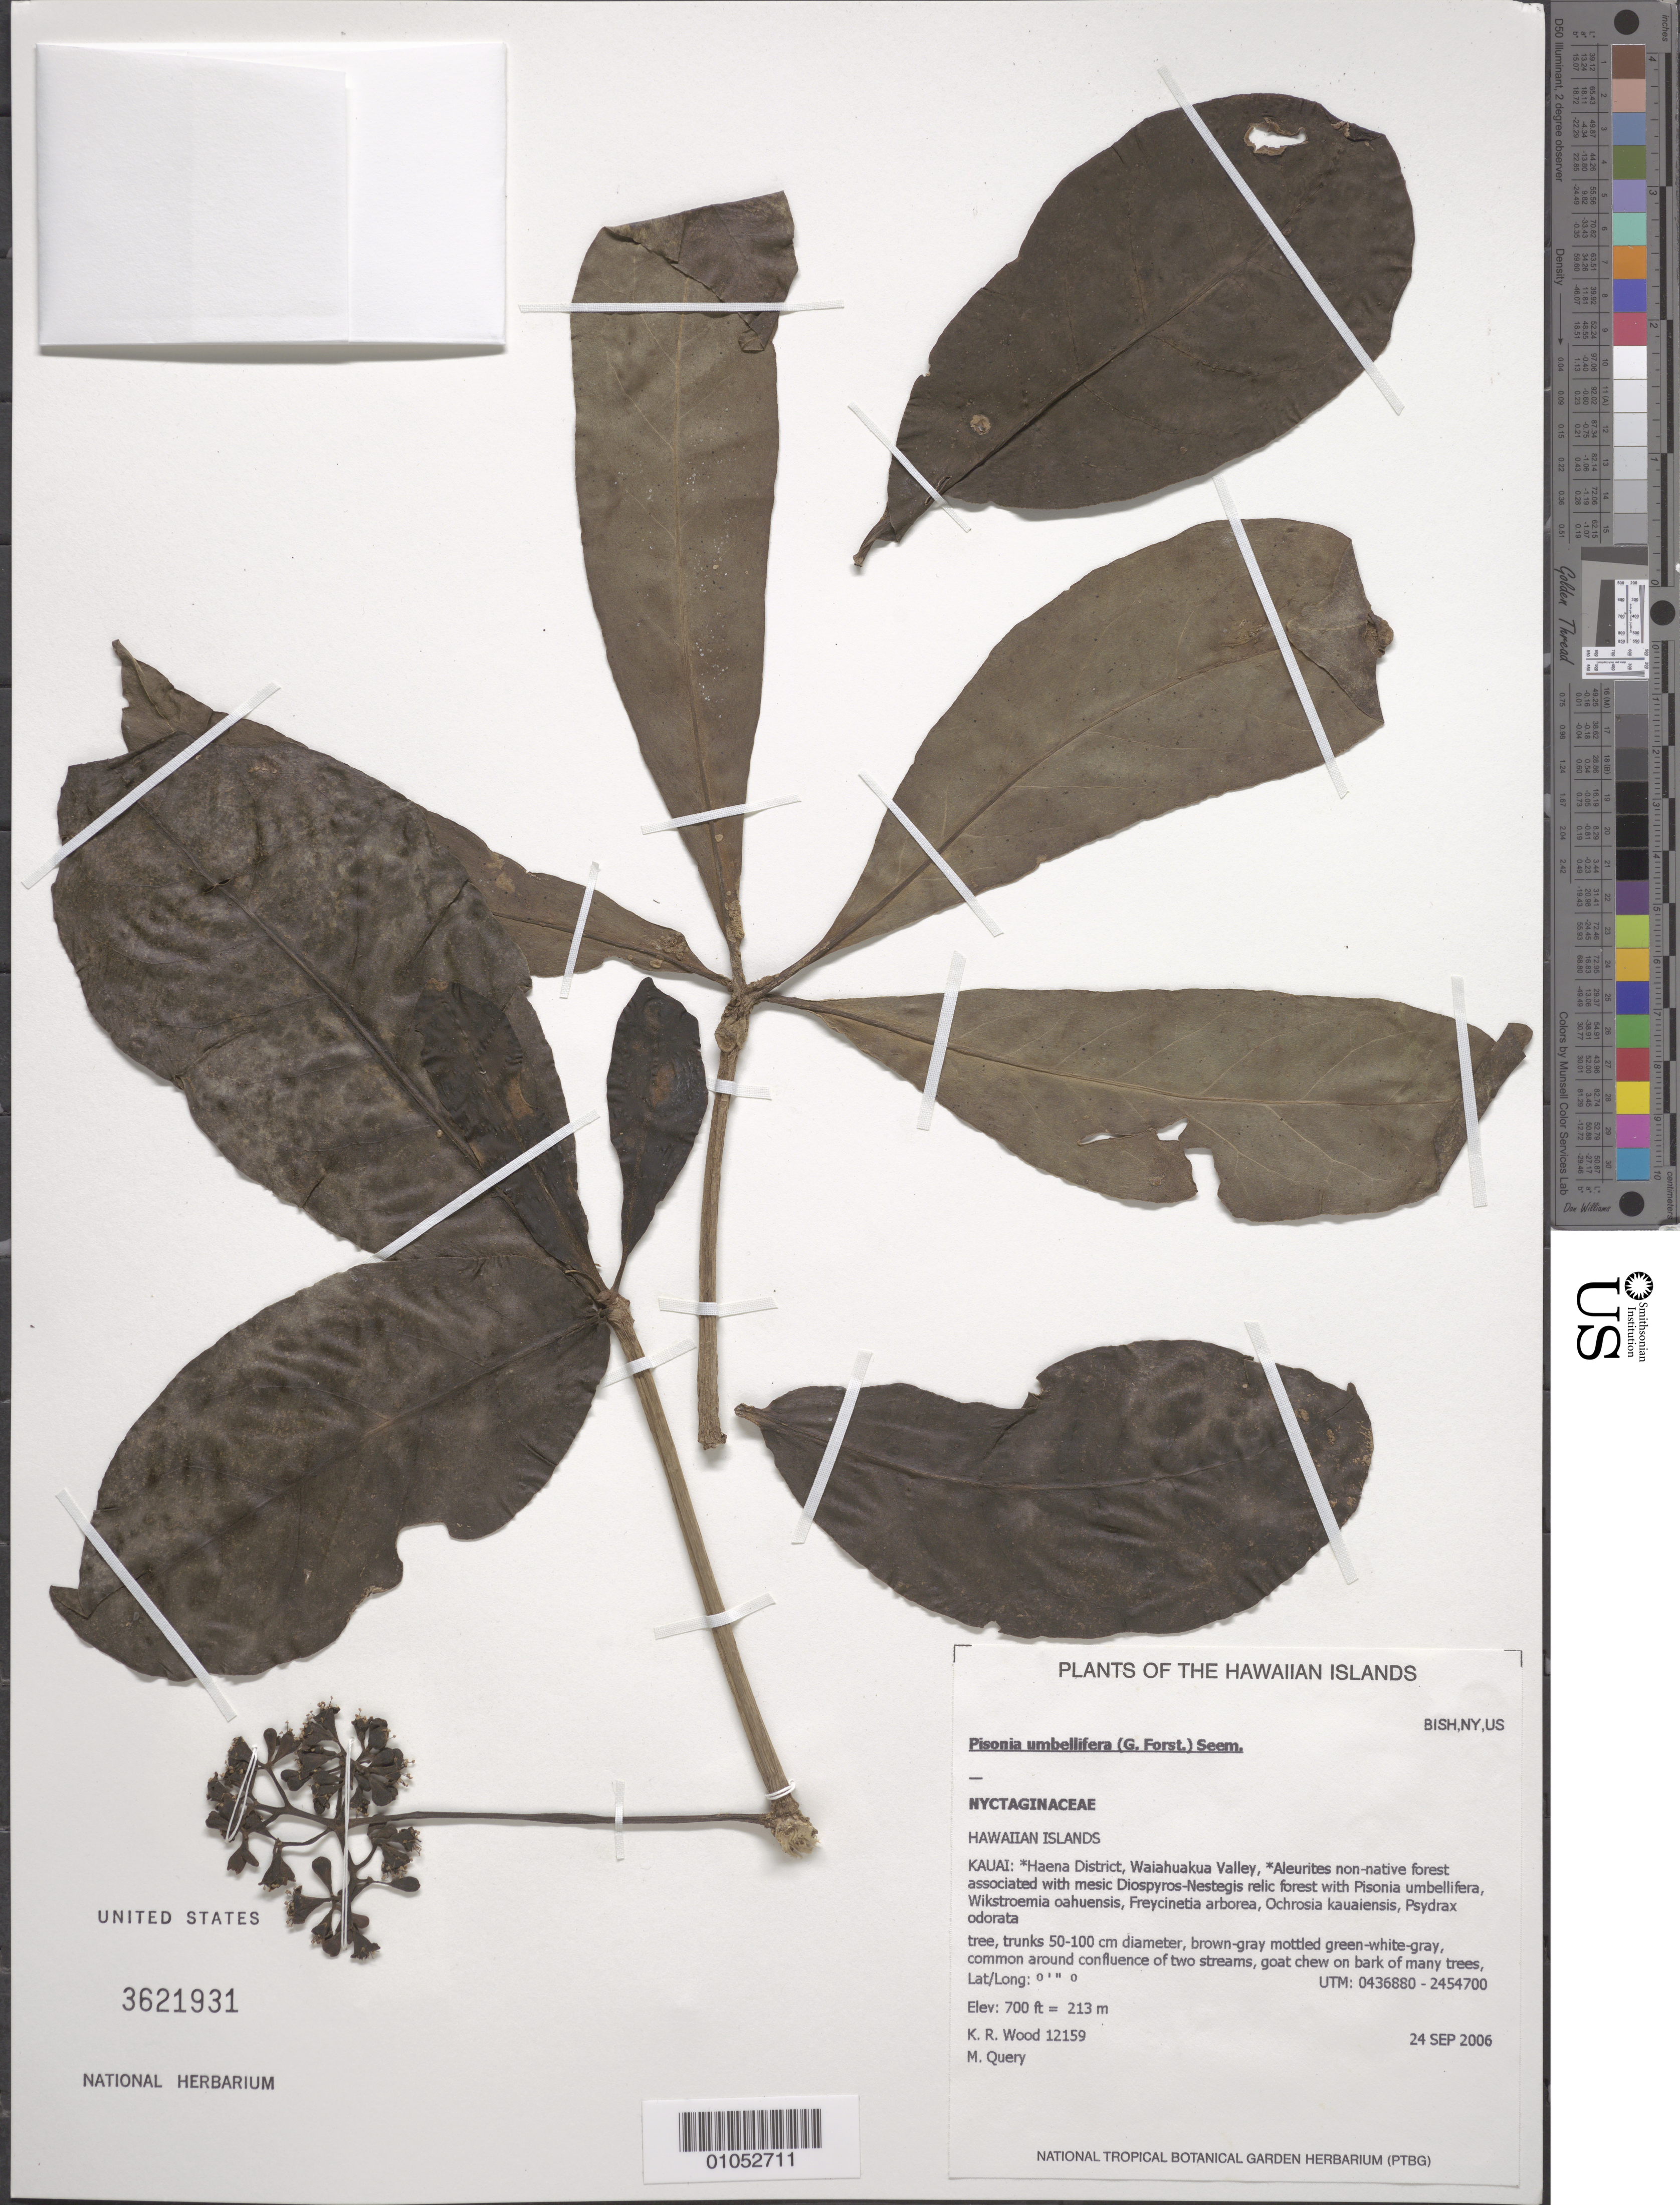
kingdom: Plantae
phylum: Tracheophyta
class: Magnoliopsida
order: Caryophyllales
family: Nyctaginaceae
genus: Ceodes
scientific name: Ceodes umbellifera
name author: J.R. Forst. & G. Forst.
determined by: Wagner, W. L., (BOT), Smithsonian Institution - National Museum of Natural History (UNITED STATES)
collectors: K. R. Wood & M. Query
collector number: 12159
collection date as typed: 24 Sep 2006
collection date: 2006-09-24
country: United States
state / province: Hawaii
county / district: Kaui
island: Kaua'i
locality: Haena District, Waiahuakua Valley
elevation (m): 213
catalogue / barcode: US 3621931